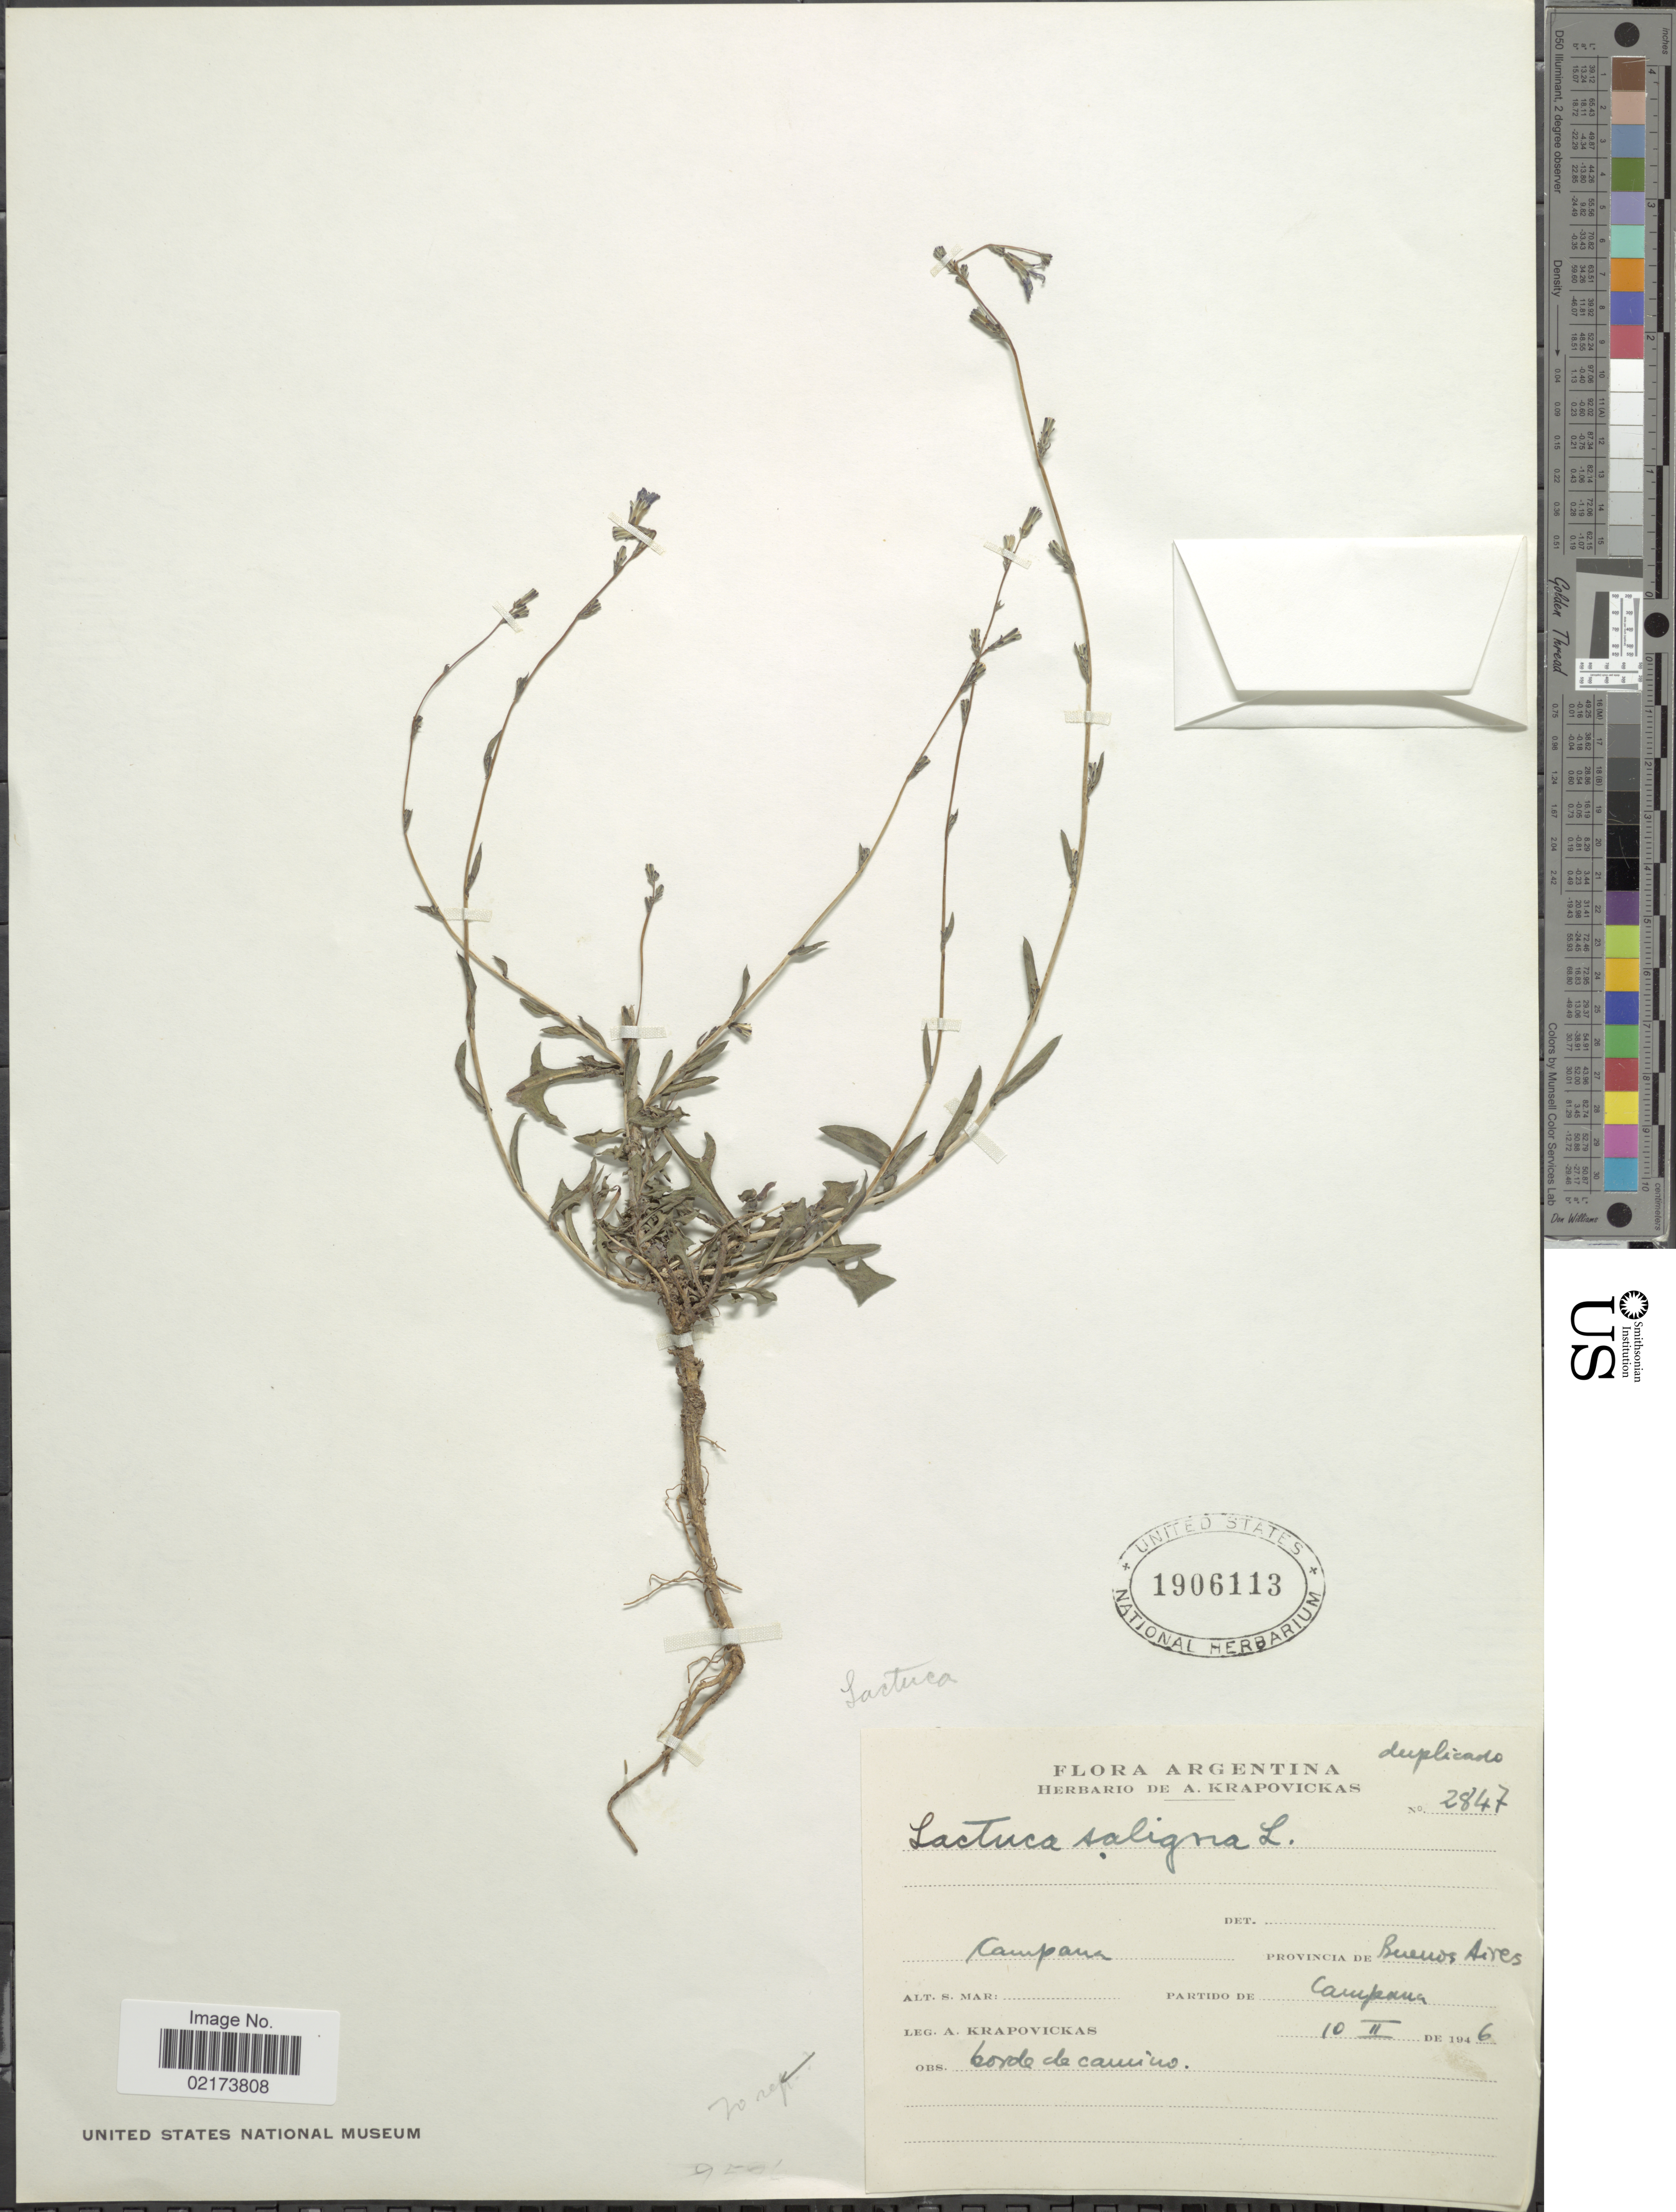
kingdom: Plantae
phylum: Tracheophyta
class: Magnoliopsida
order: Asterales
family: Asteraceae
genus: Lactuca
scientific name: Lactuca saligna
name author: L.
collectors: A. Krapovickas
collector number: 2847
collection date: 1946-02-10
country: Argentina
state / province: Buenos Aires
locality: Campana, Partido de Campana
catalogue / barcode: US 1906113